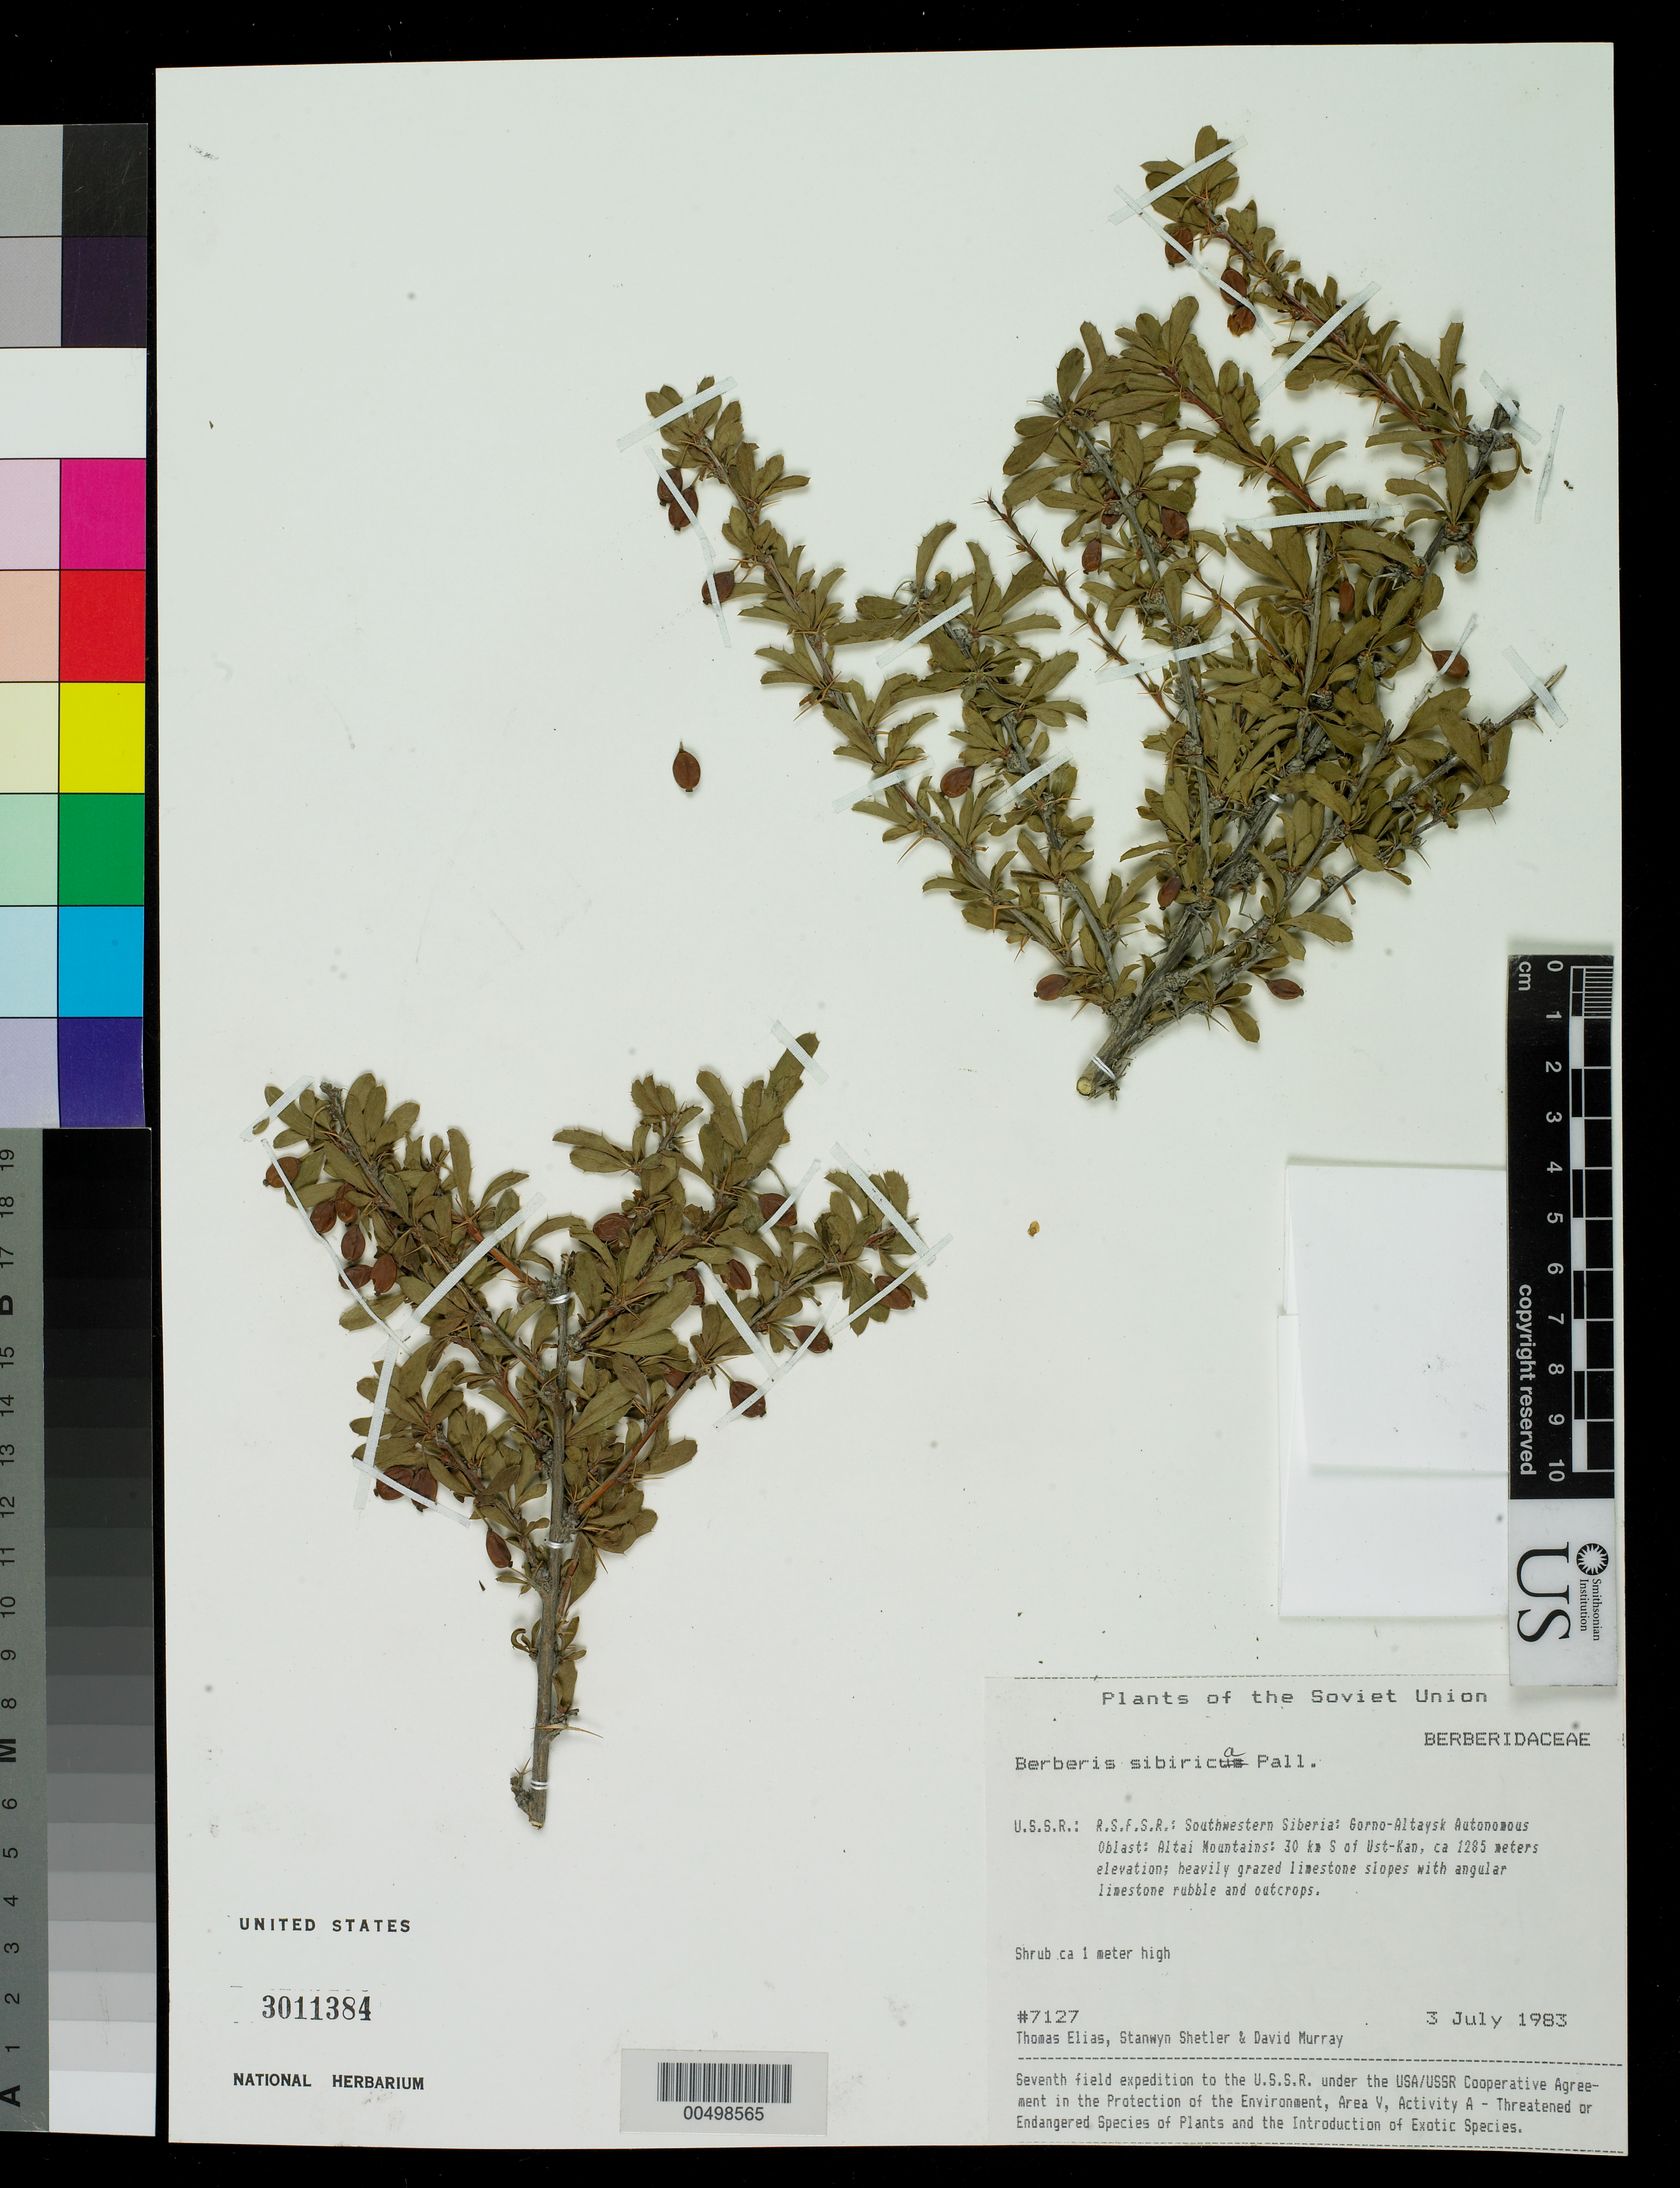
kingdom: Plantae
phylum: Tracheophyta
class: Magnoliopsida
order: Ranunculales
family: Berberidaceae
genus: Berberis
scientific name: Berberis sibirica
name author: Pall.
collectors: T. Elias, S. Shetler & D. F. Murray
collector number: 7127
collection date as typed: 03 Jul 1983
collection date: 1983-07-03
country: Russian Federation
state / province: Altai Republic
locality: Altai Mountains, 30 km S of Ust-Kan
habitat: heavily grazed limestone slopes with angular limestone rubble and outcrops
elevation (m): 1285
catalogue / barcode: US 3011384